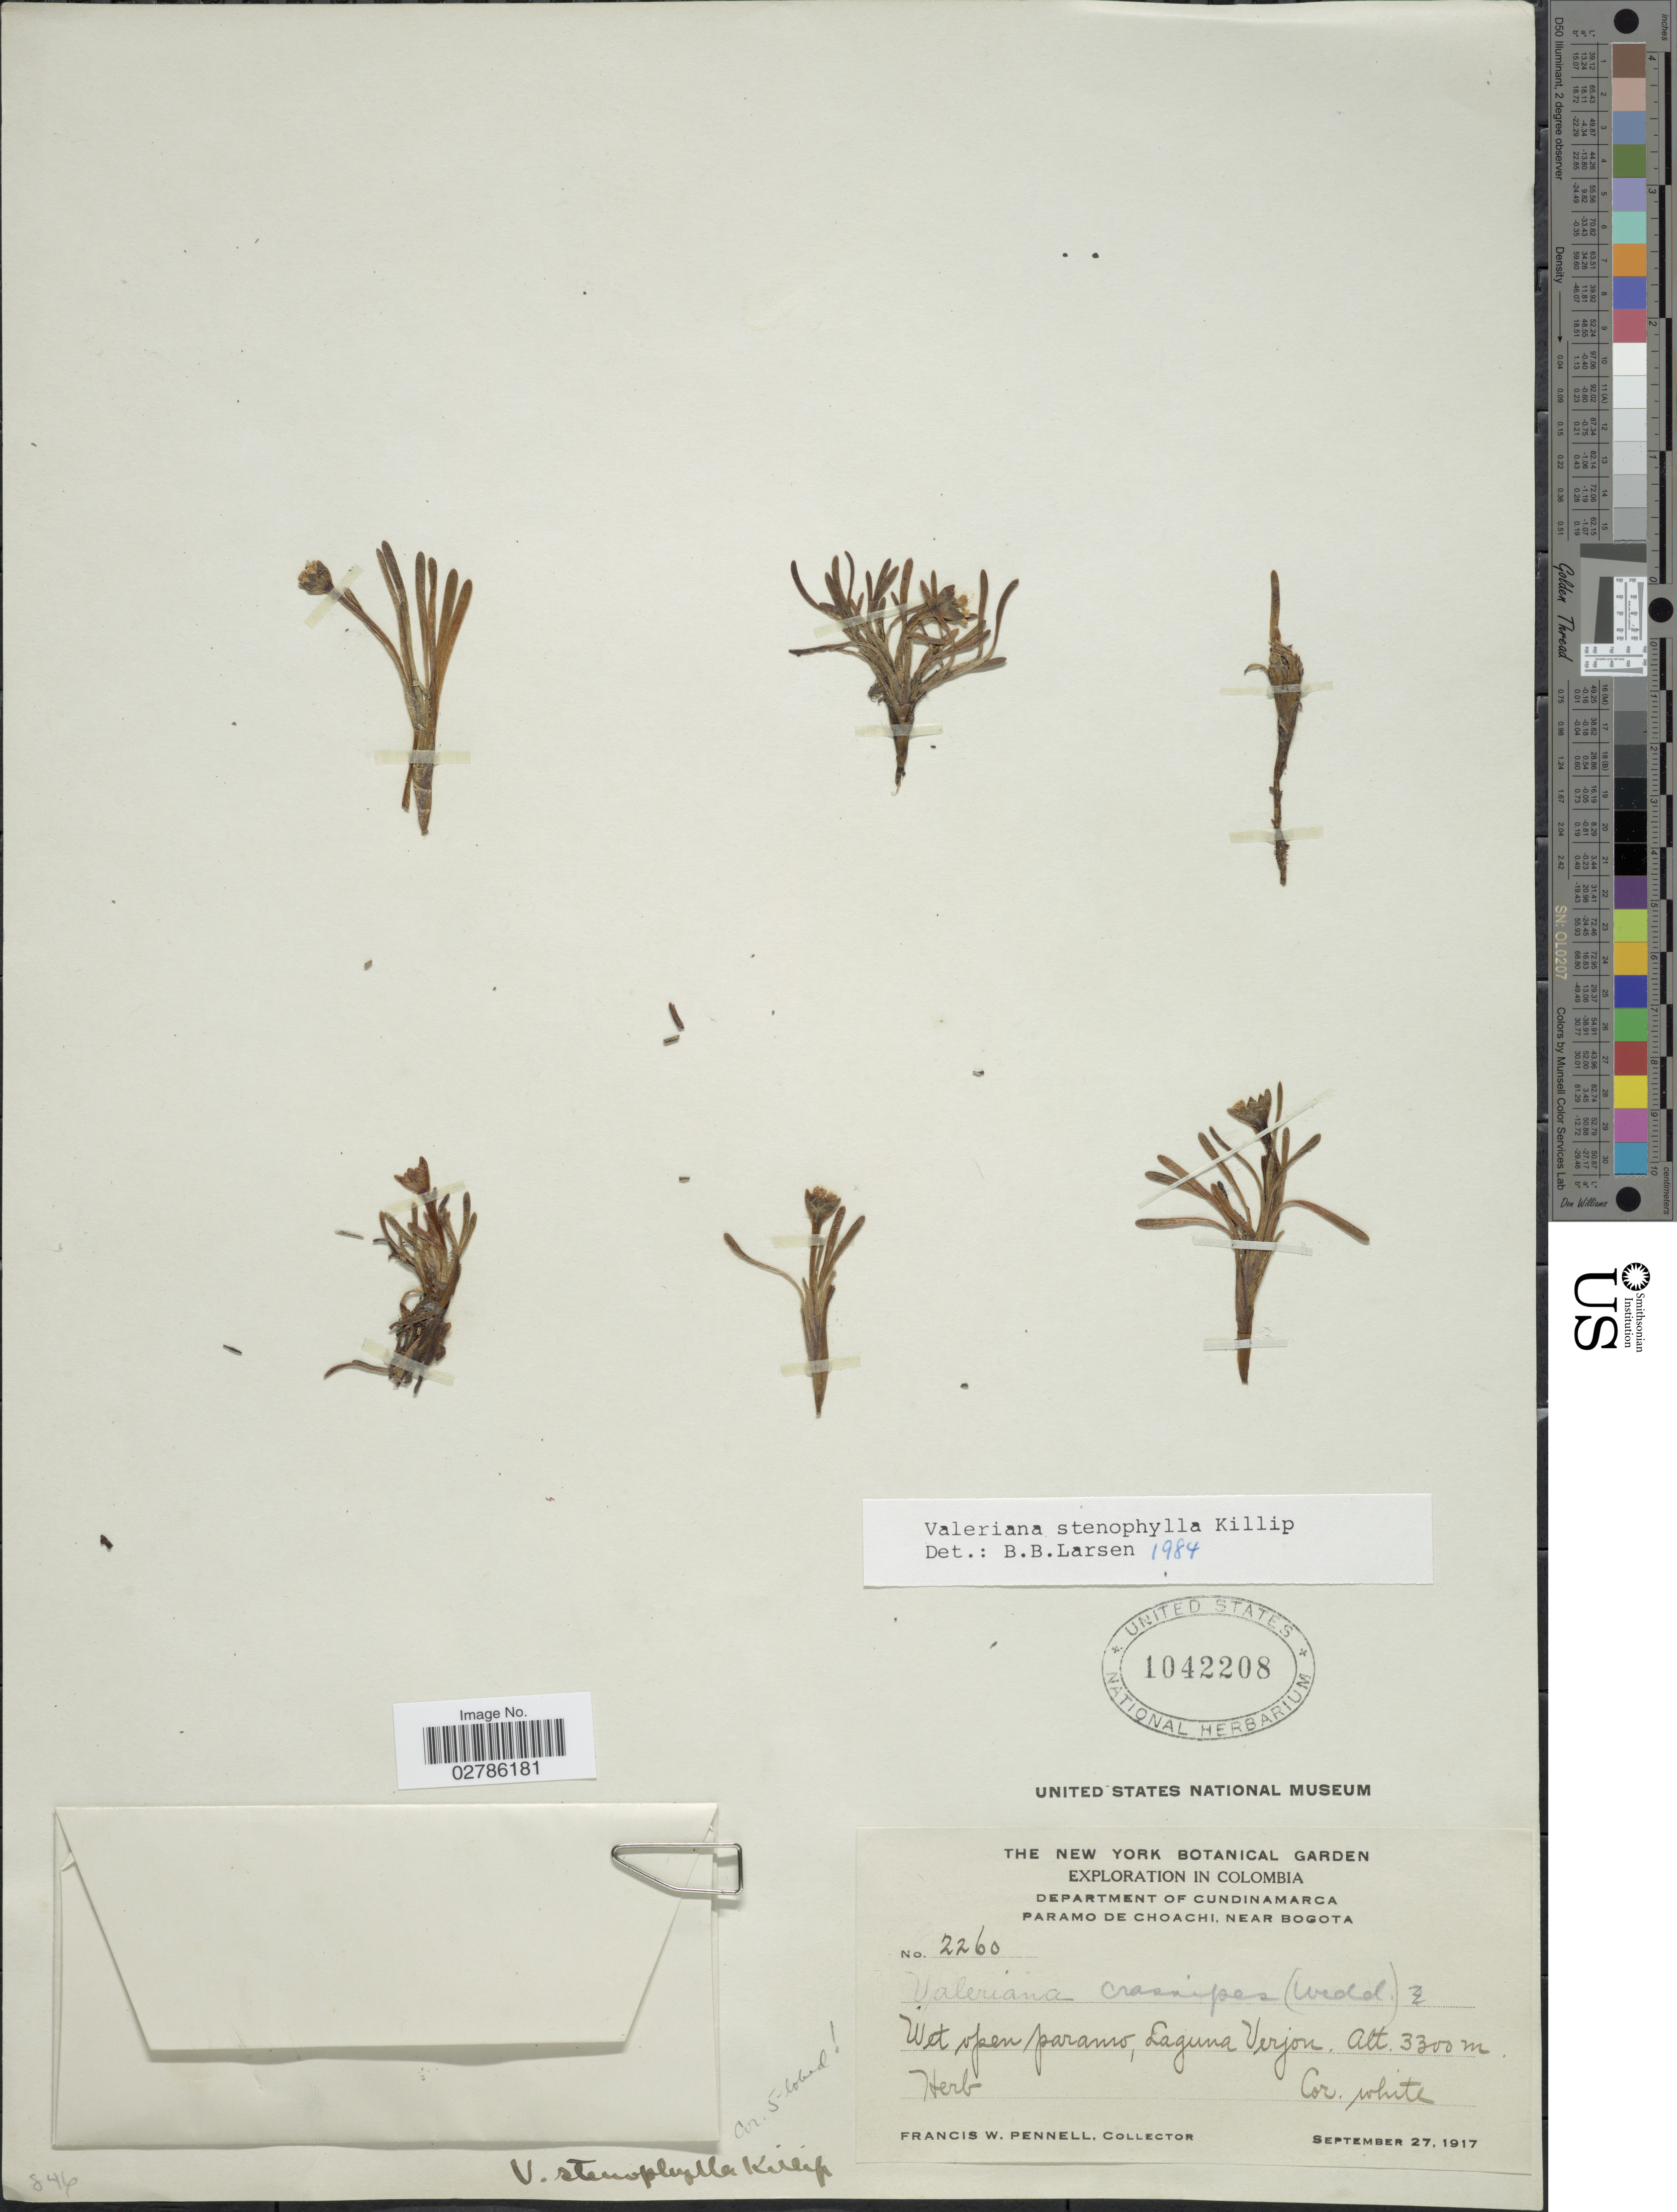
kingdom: Plantae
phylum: Tracheophyta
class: Magnoliopsida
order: Dipsacales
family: Caprifoliaceae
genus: Valeriana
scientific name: Valeriana stenophylla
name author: Killip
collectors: F. W. Pennell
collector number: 2260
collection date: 1917-09-27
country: Colombia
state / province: Cundinamarca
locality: Department of Cundinamarca, Paramo de Choachi, near Bogota, Wet open paramo, Laguna Verjon.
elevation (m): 3300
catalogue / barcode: US 1042208